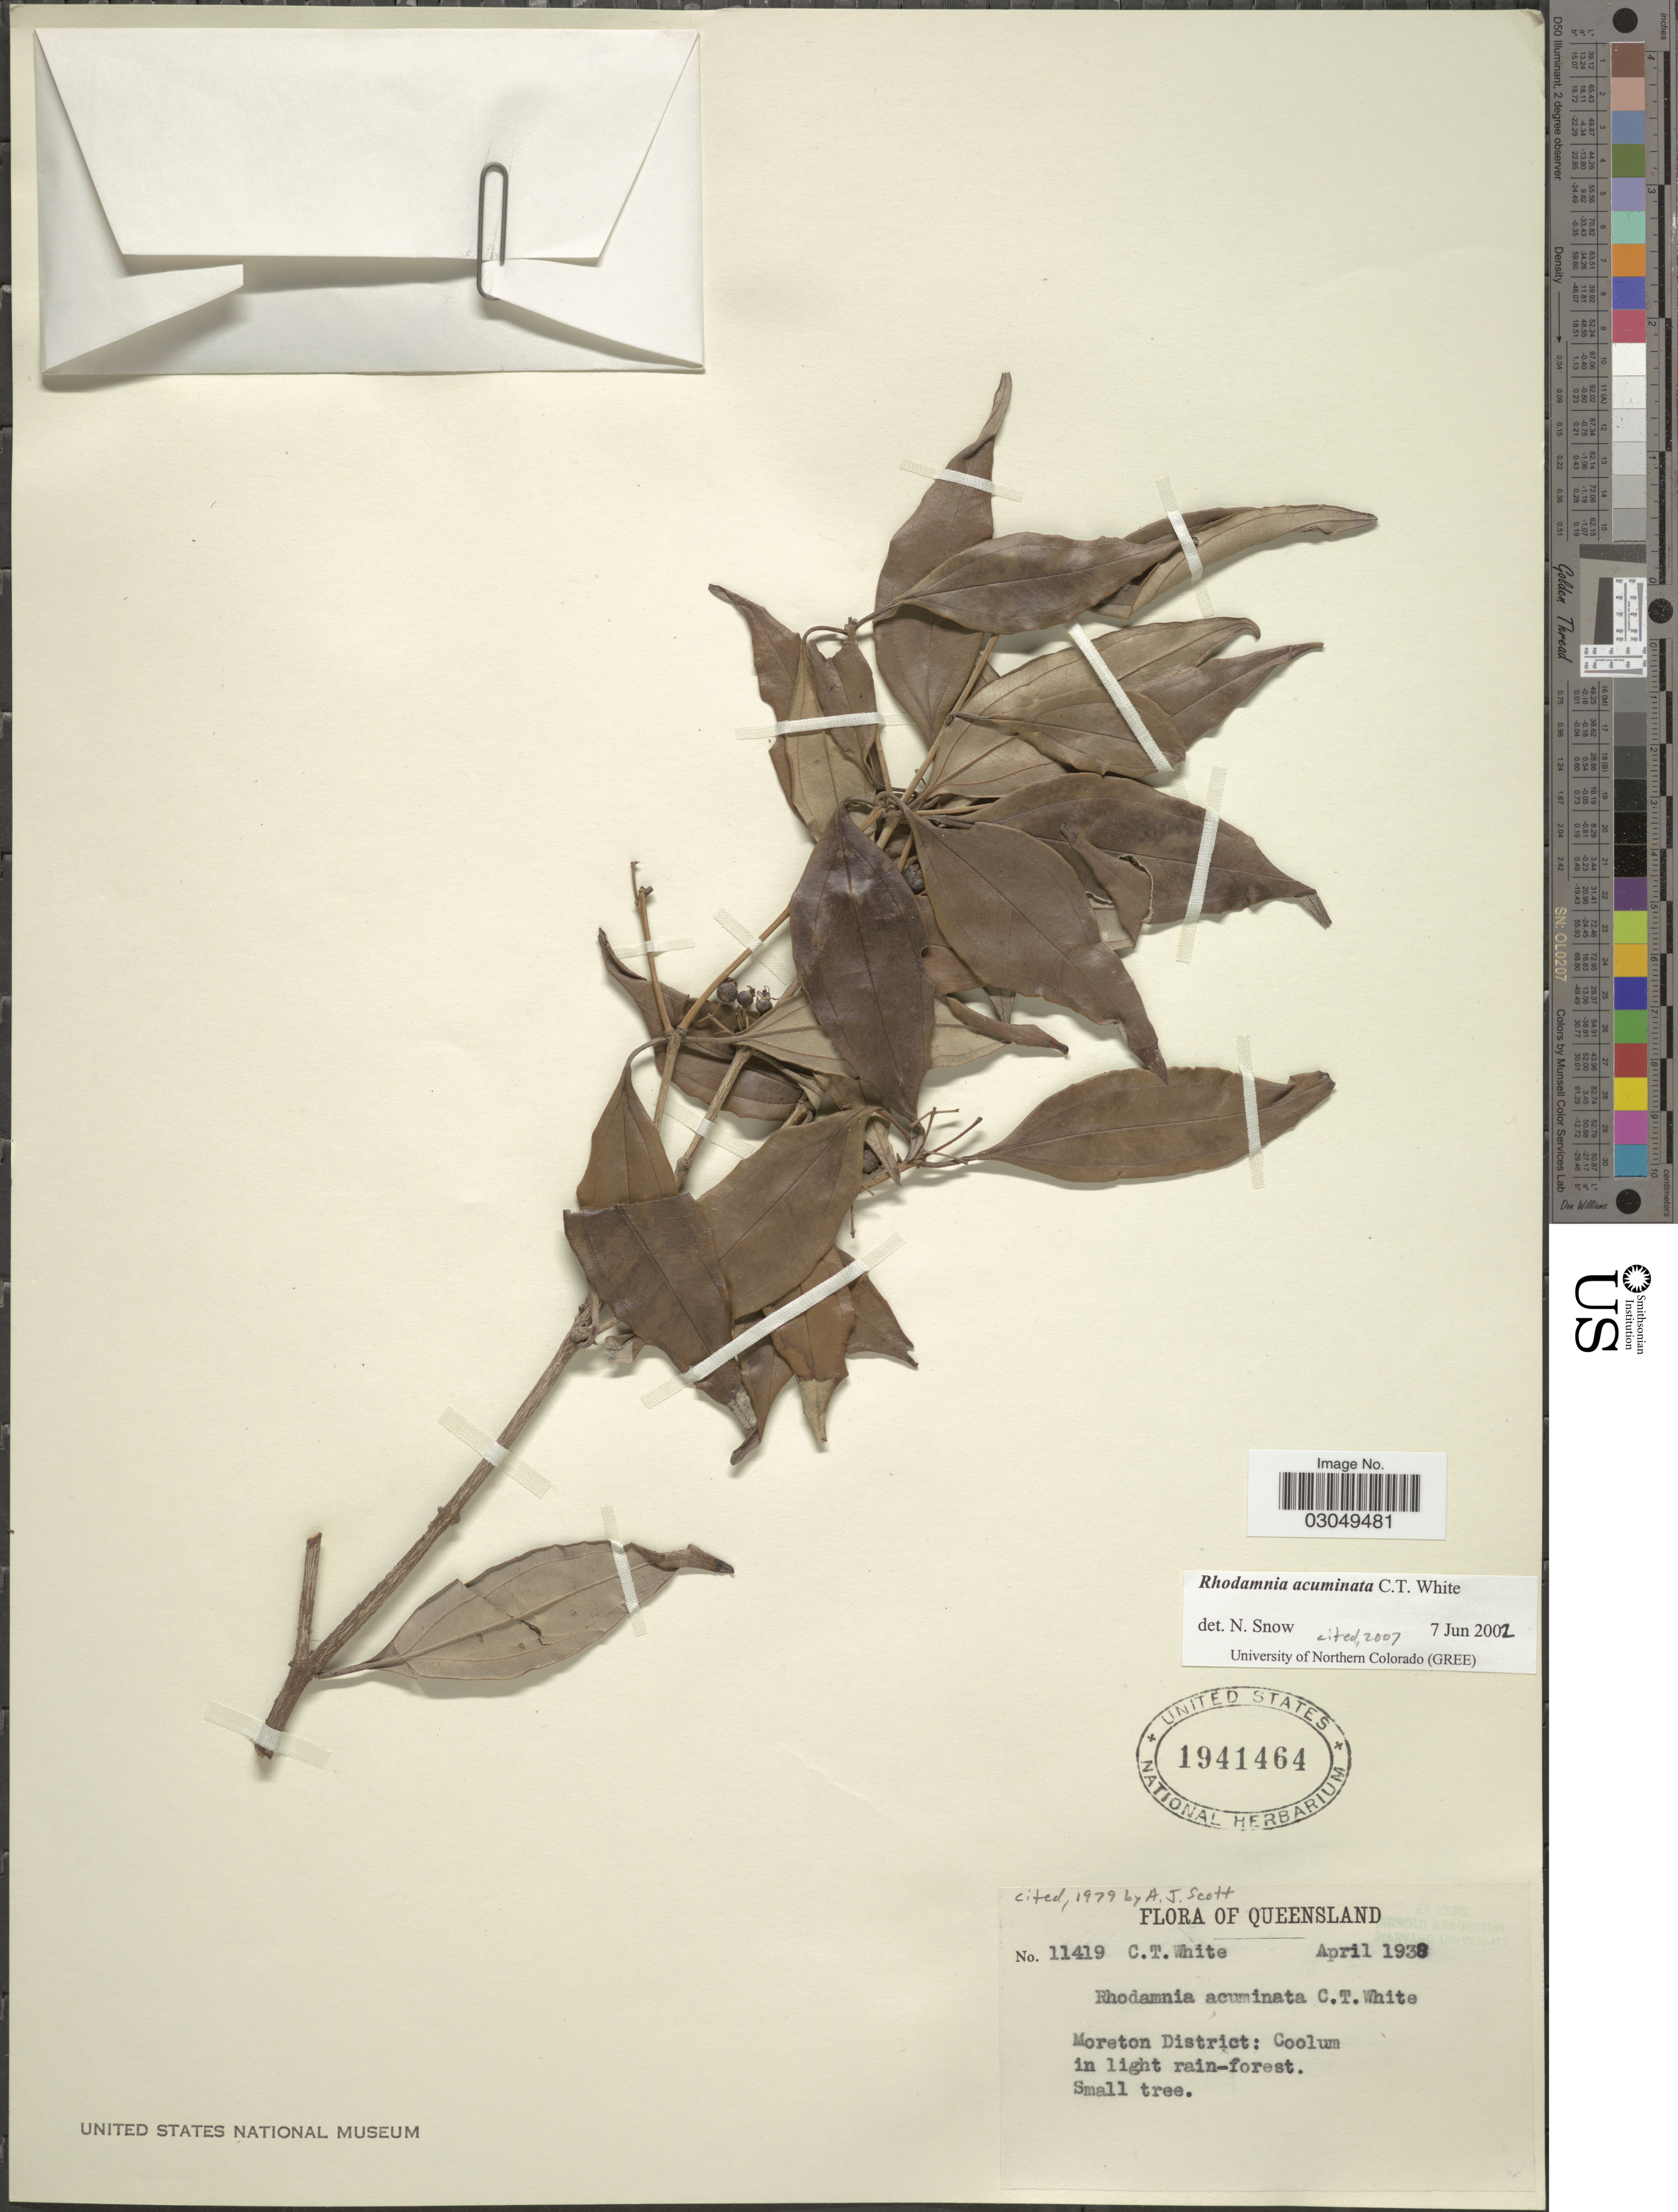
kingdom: Plantae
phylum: Tracheophyta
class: Magnoliopsida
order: Myrtales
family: Myrtaceae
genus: Rhodamnia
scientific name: Rhodamnia acuminata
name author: C.T. White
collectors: C. T. White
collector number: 11419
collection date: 1938-04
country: Australia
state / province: Queensland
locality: Moreton District: Coolum.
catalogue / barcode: US 1941464